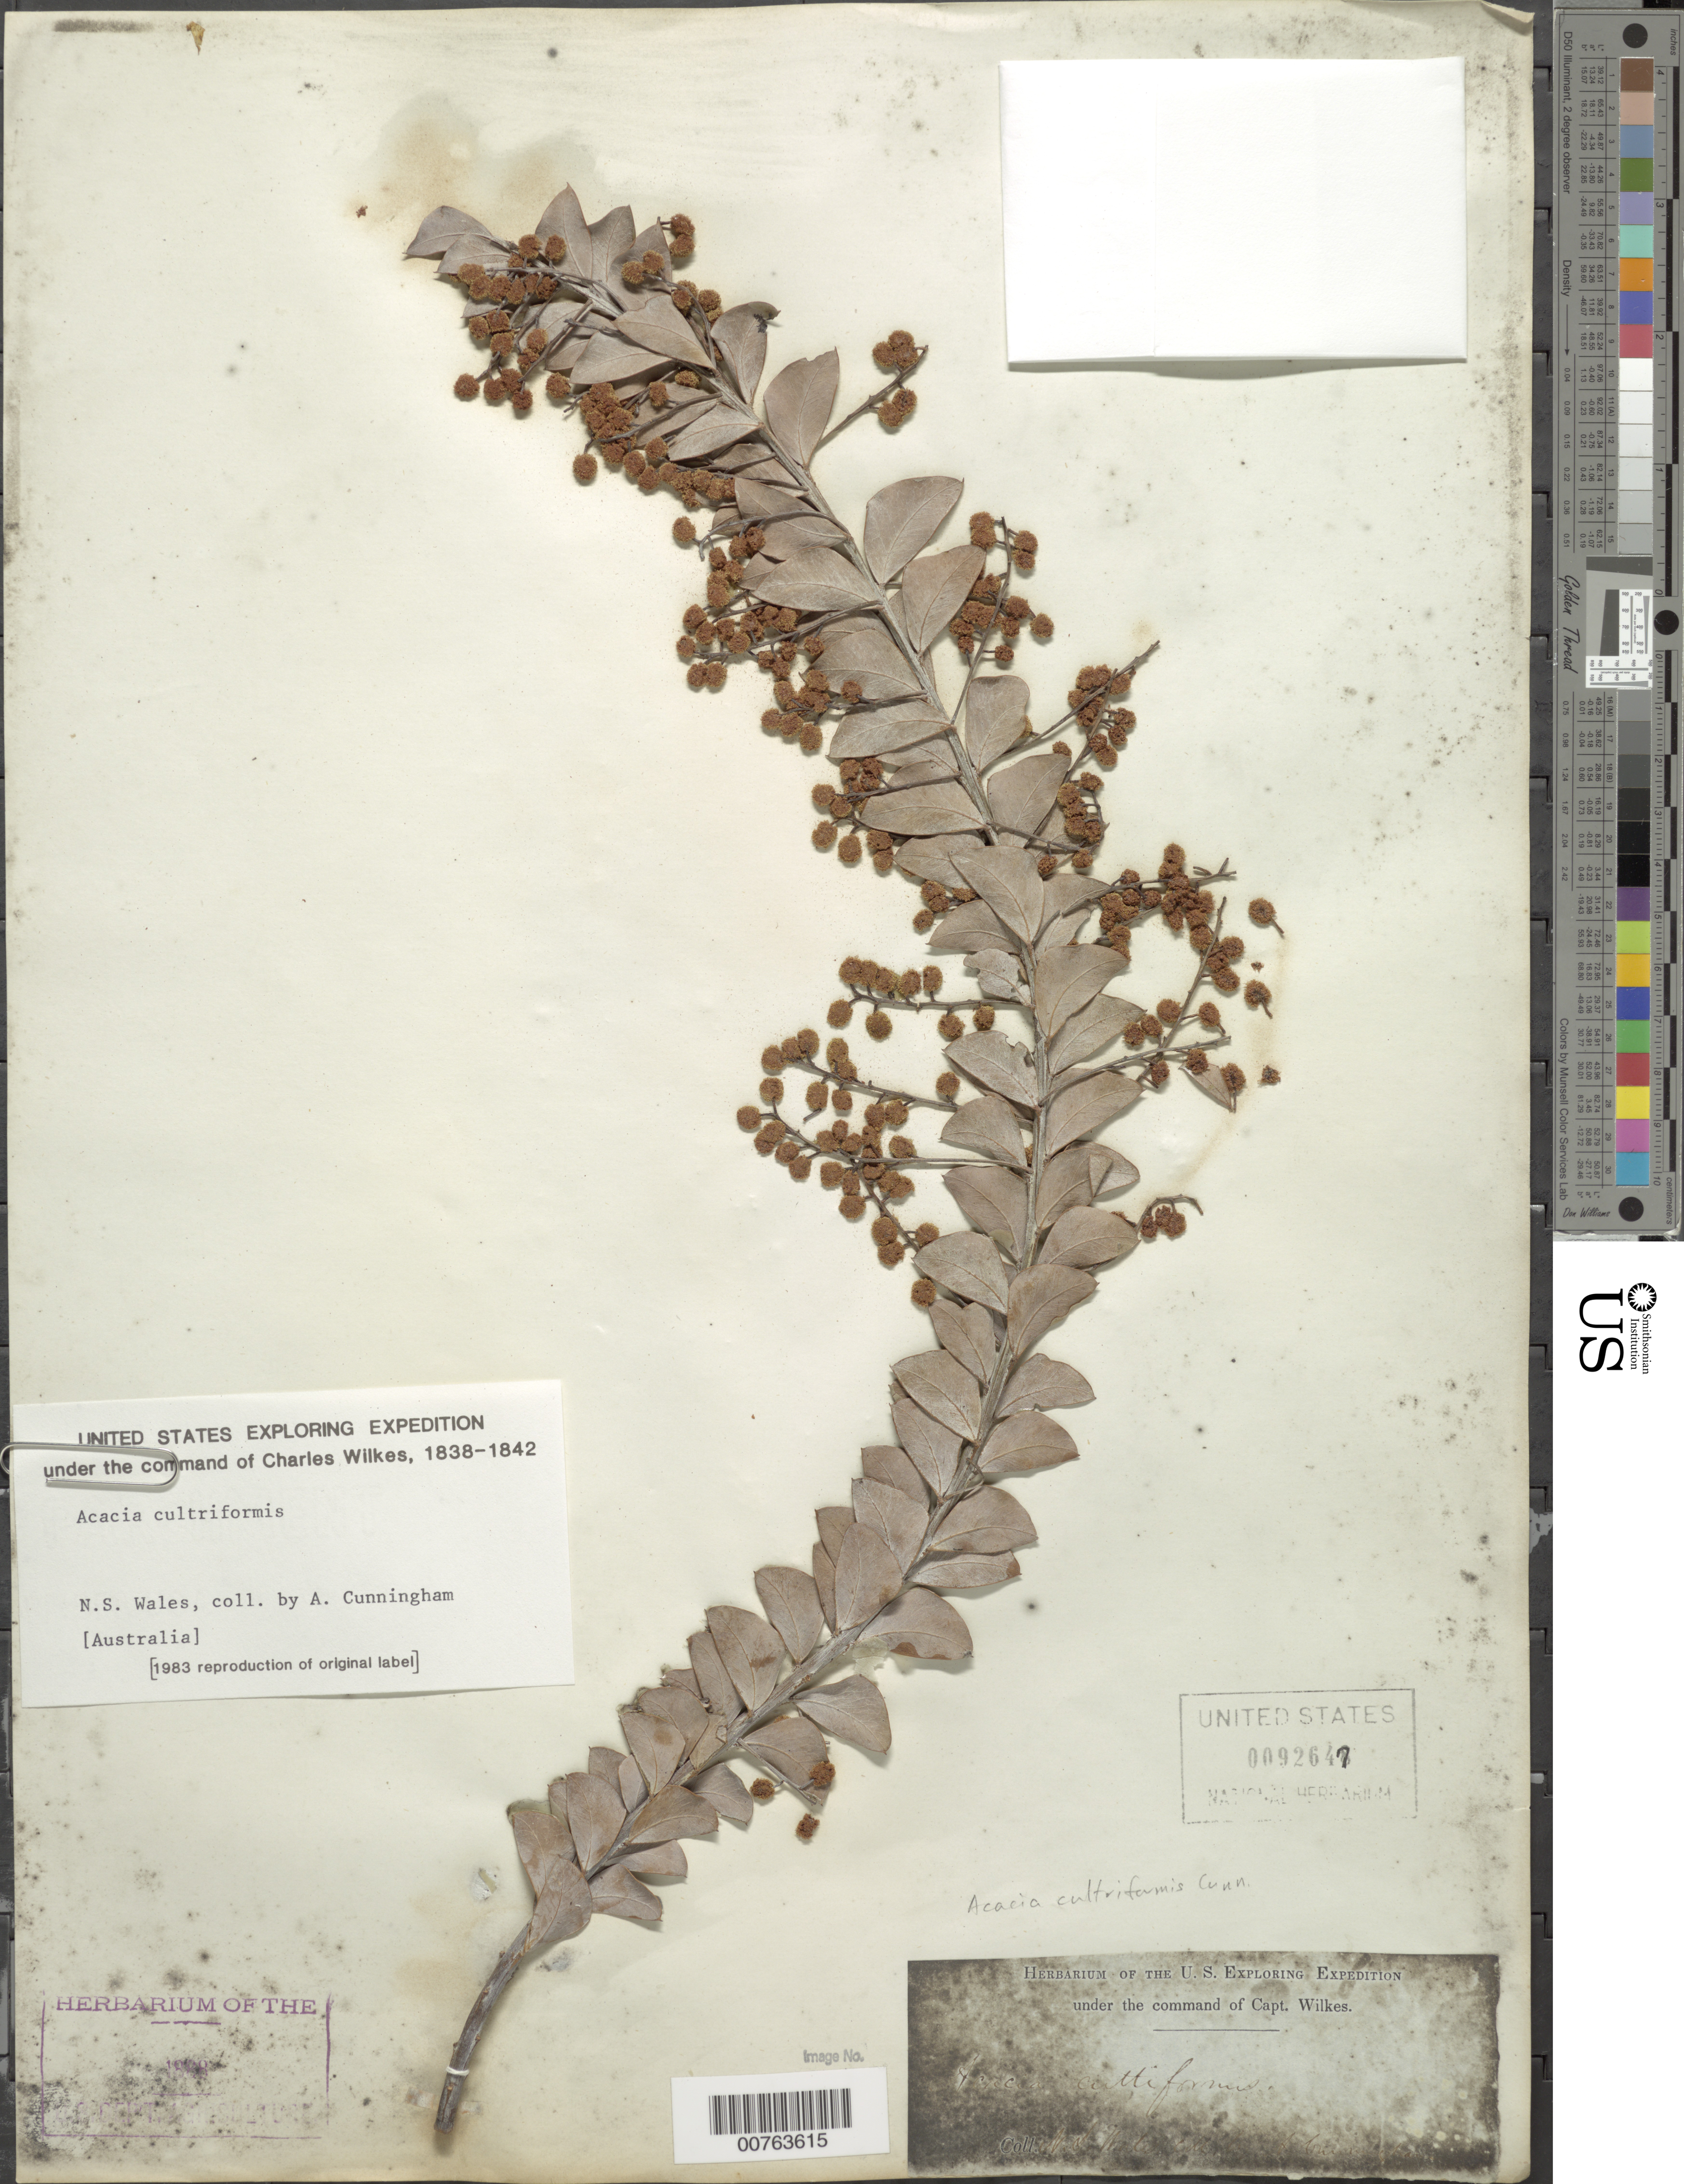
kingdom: Plantae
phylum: Tracheophyta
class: Magnoliopsida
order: Fabales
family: Fabaceae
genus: Acacia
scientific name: Acacia cultriformis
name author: A. Cunn. ex G. Don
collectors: A. Cunningham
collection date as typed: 1838 to -- --- 1842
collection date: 1838/1842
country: Australia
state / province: New South Wales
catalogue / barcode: US 92647